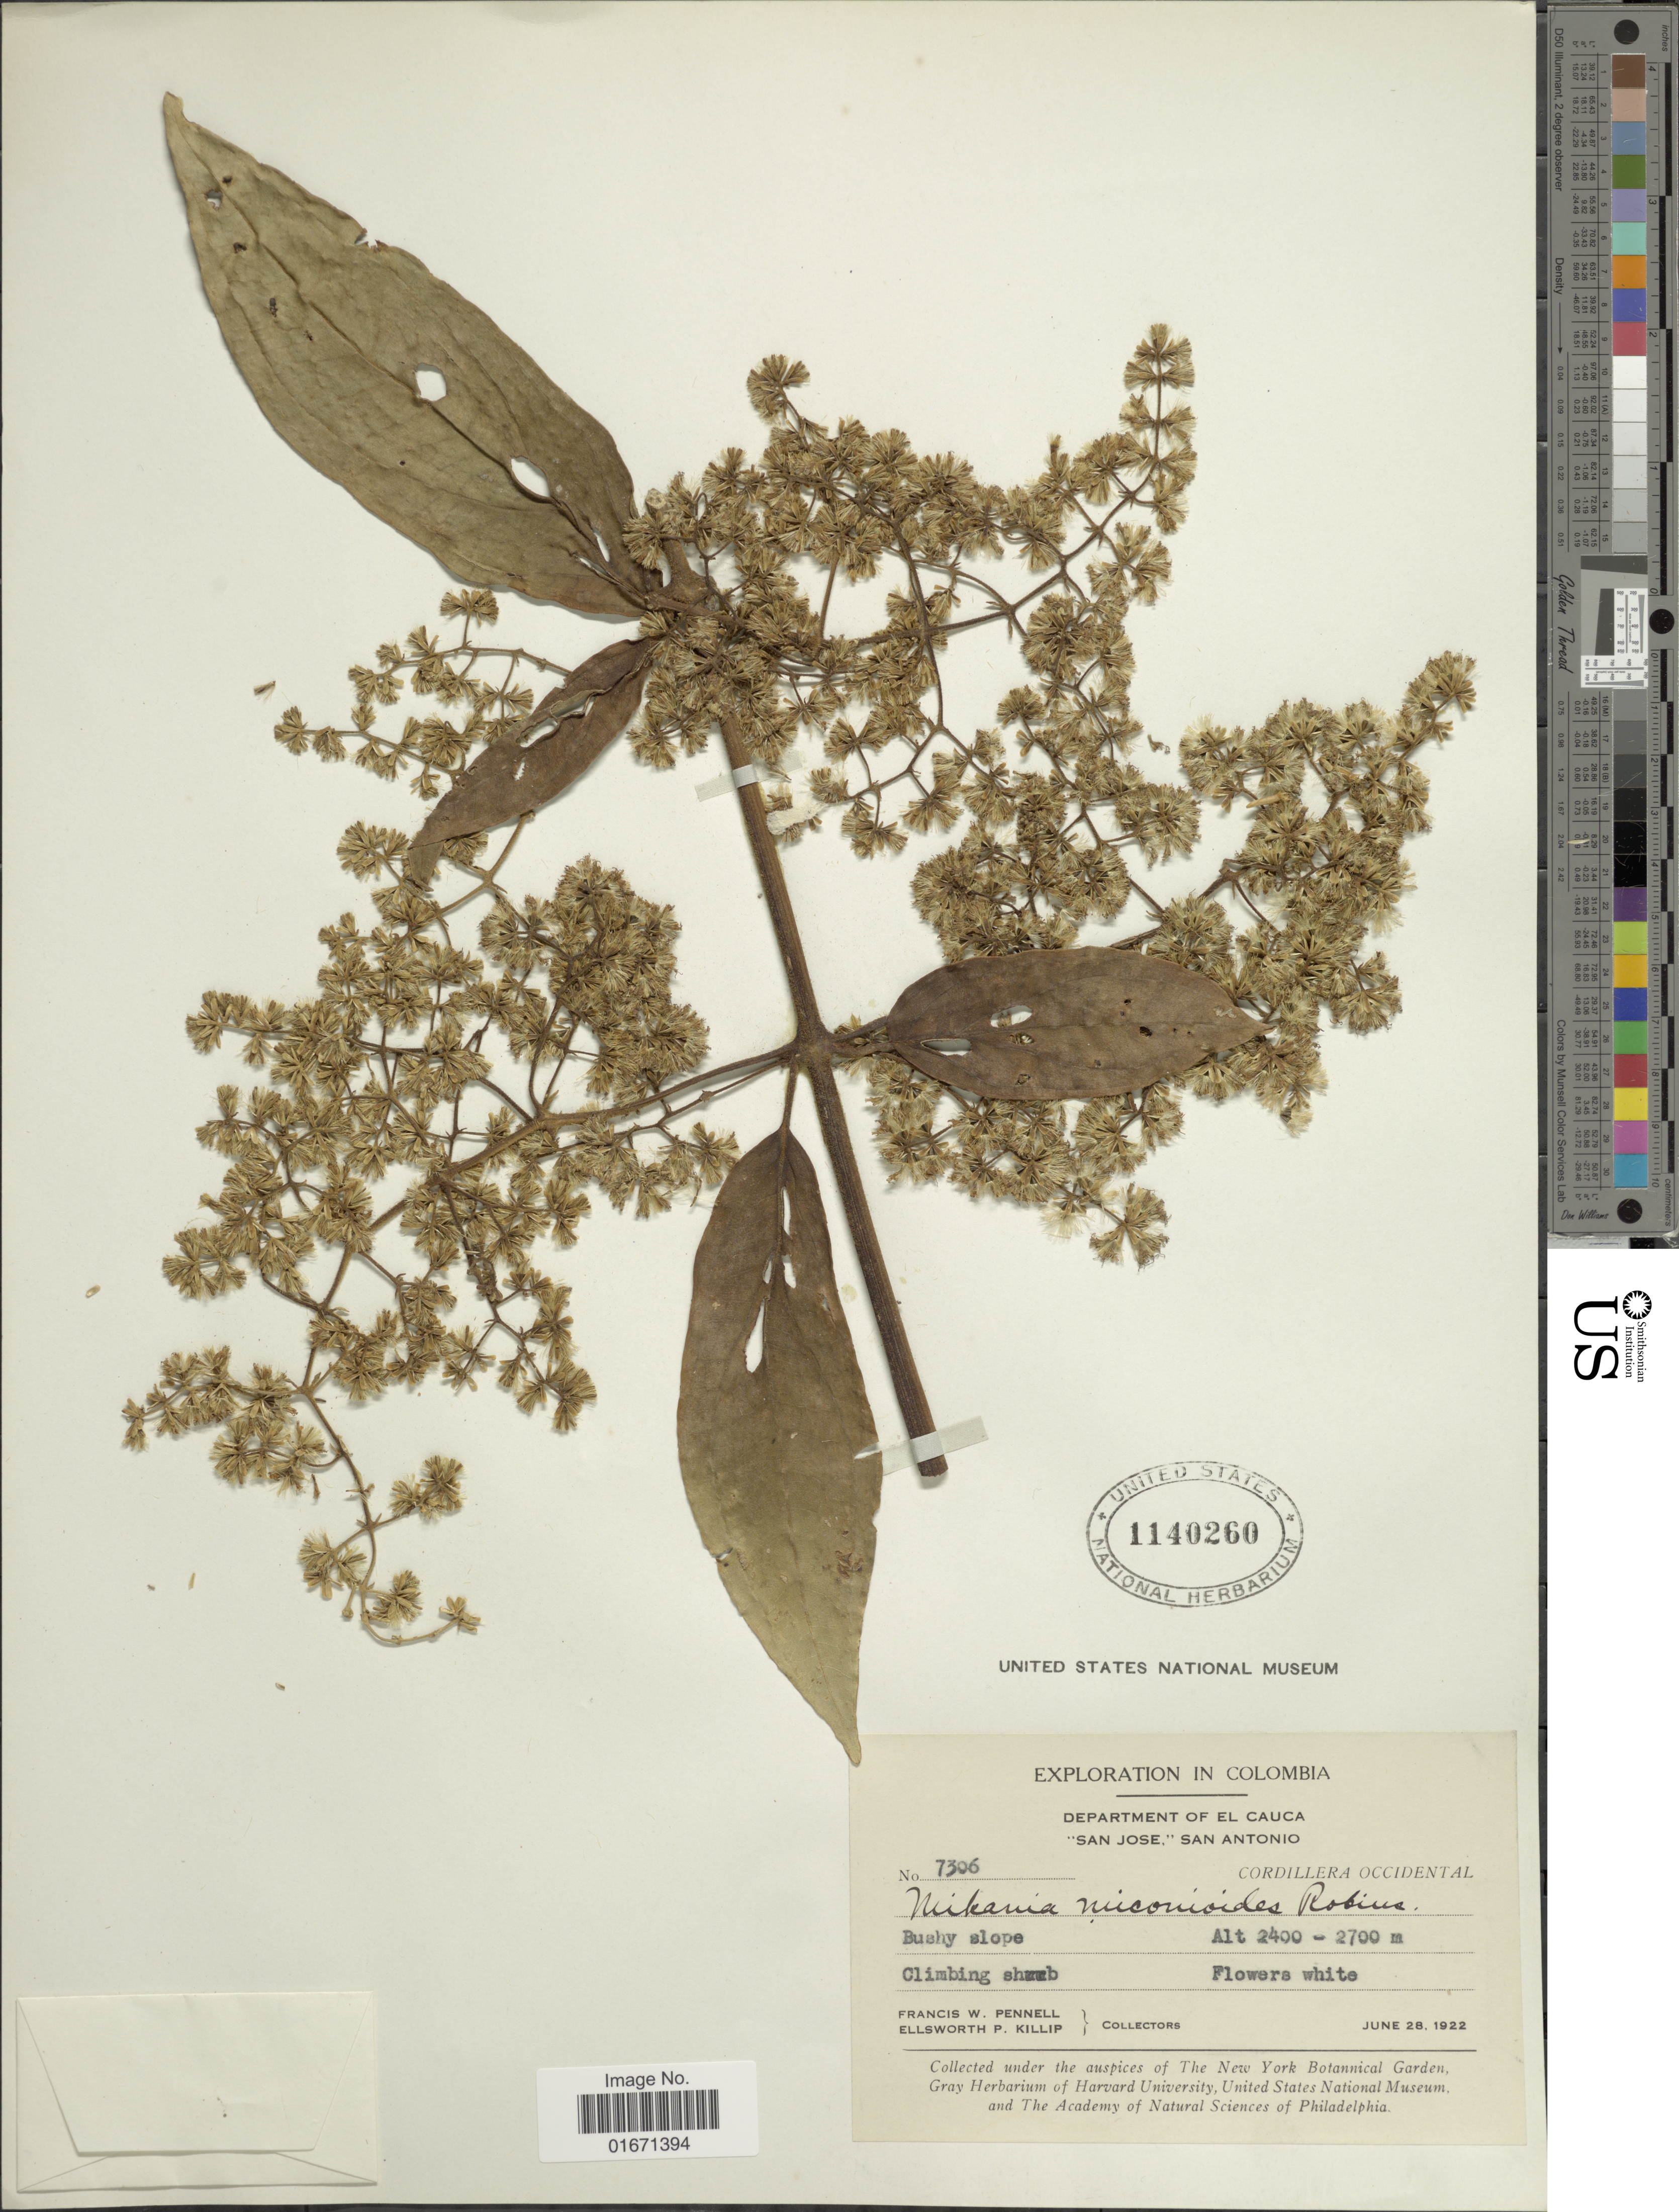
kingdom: Plantae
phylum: Tracheophyta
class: Magnoliopsida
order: Asterales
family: Asteraceae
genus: Mikania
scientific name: Mikania miconioides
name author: B.L. Rob.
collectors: F. W. Pennell & E. P. Killip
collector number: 7306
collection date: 1922-06-28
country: Colombia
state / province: Cauca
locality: Department of El Cauca. "San Jose", San Antonio. Cordillera Occidental. Bushy slope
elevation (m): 2400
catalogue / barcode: US 1140260